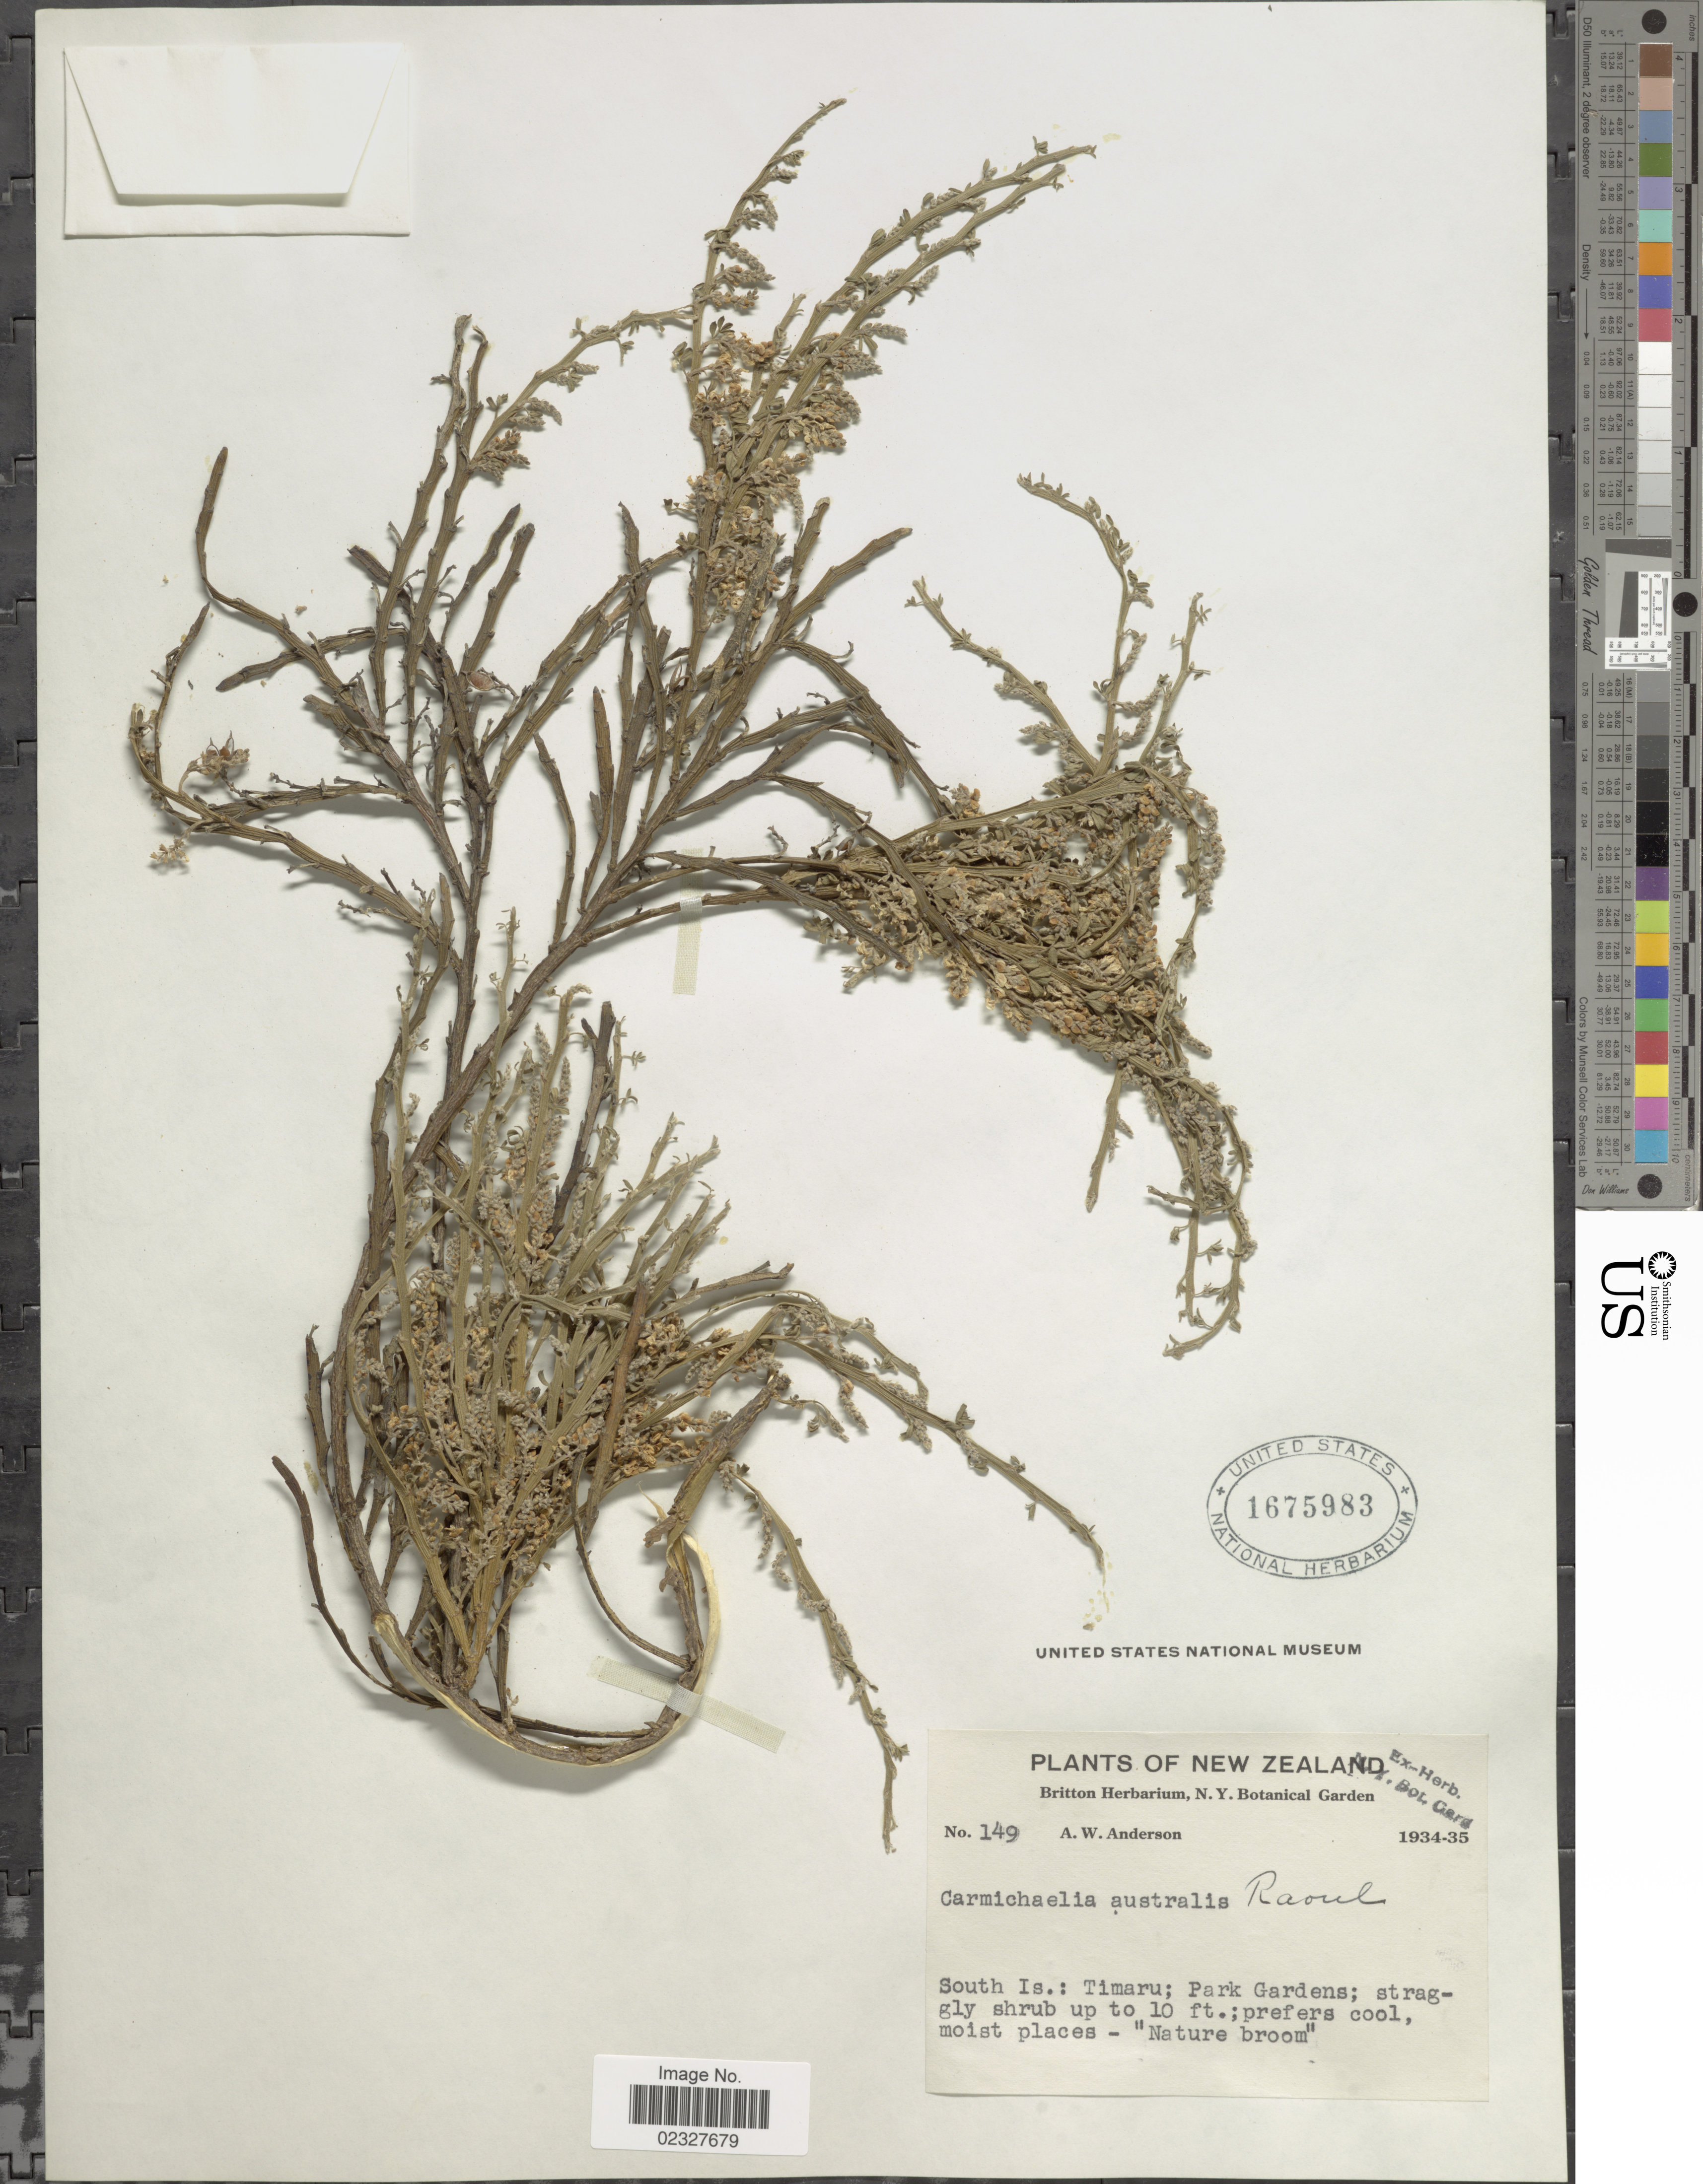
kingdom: Plantae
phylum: Tracheophyta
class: Magnoliopsida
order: Fabales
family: Fabaceae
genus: Carmichaelia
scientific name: Carmichaelia australis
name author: R. Br.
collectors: A. W. Anderson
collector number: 149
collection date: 1934/1935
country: New Zealand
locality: New Zealand, South Is.: Timaru; Park Gardens.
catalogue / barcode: US 1675983